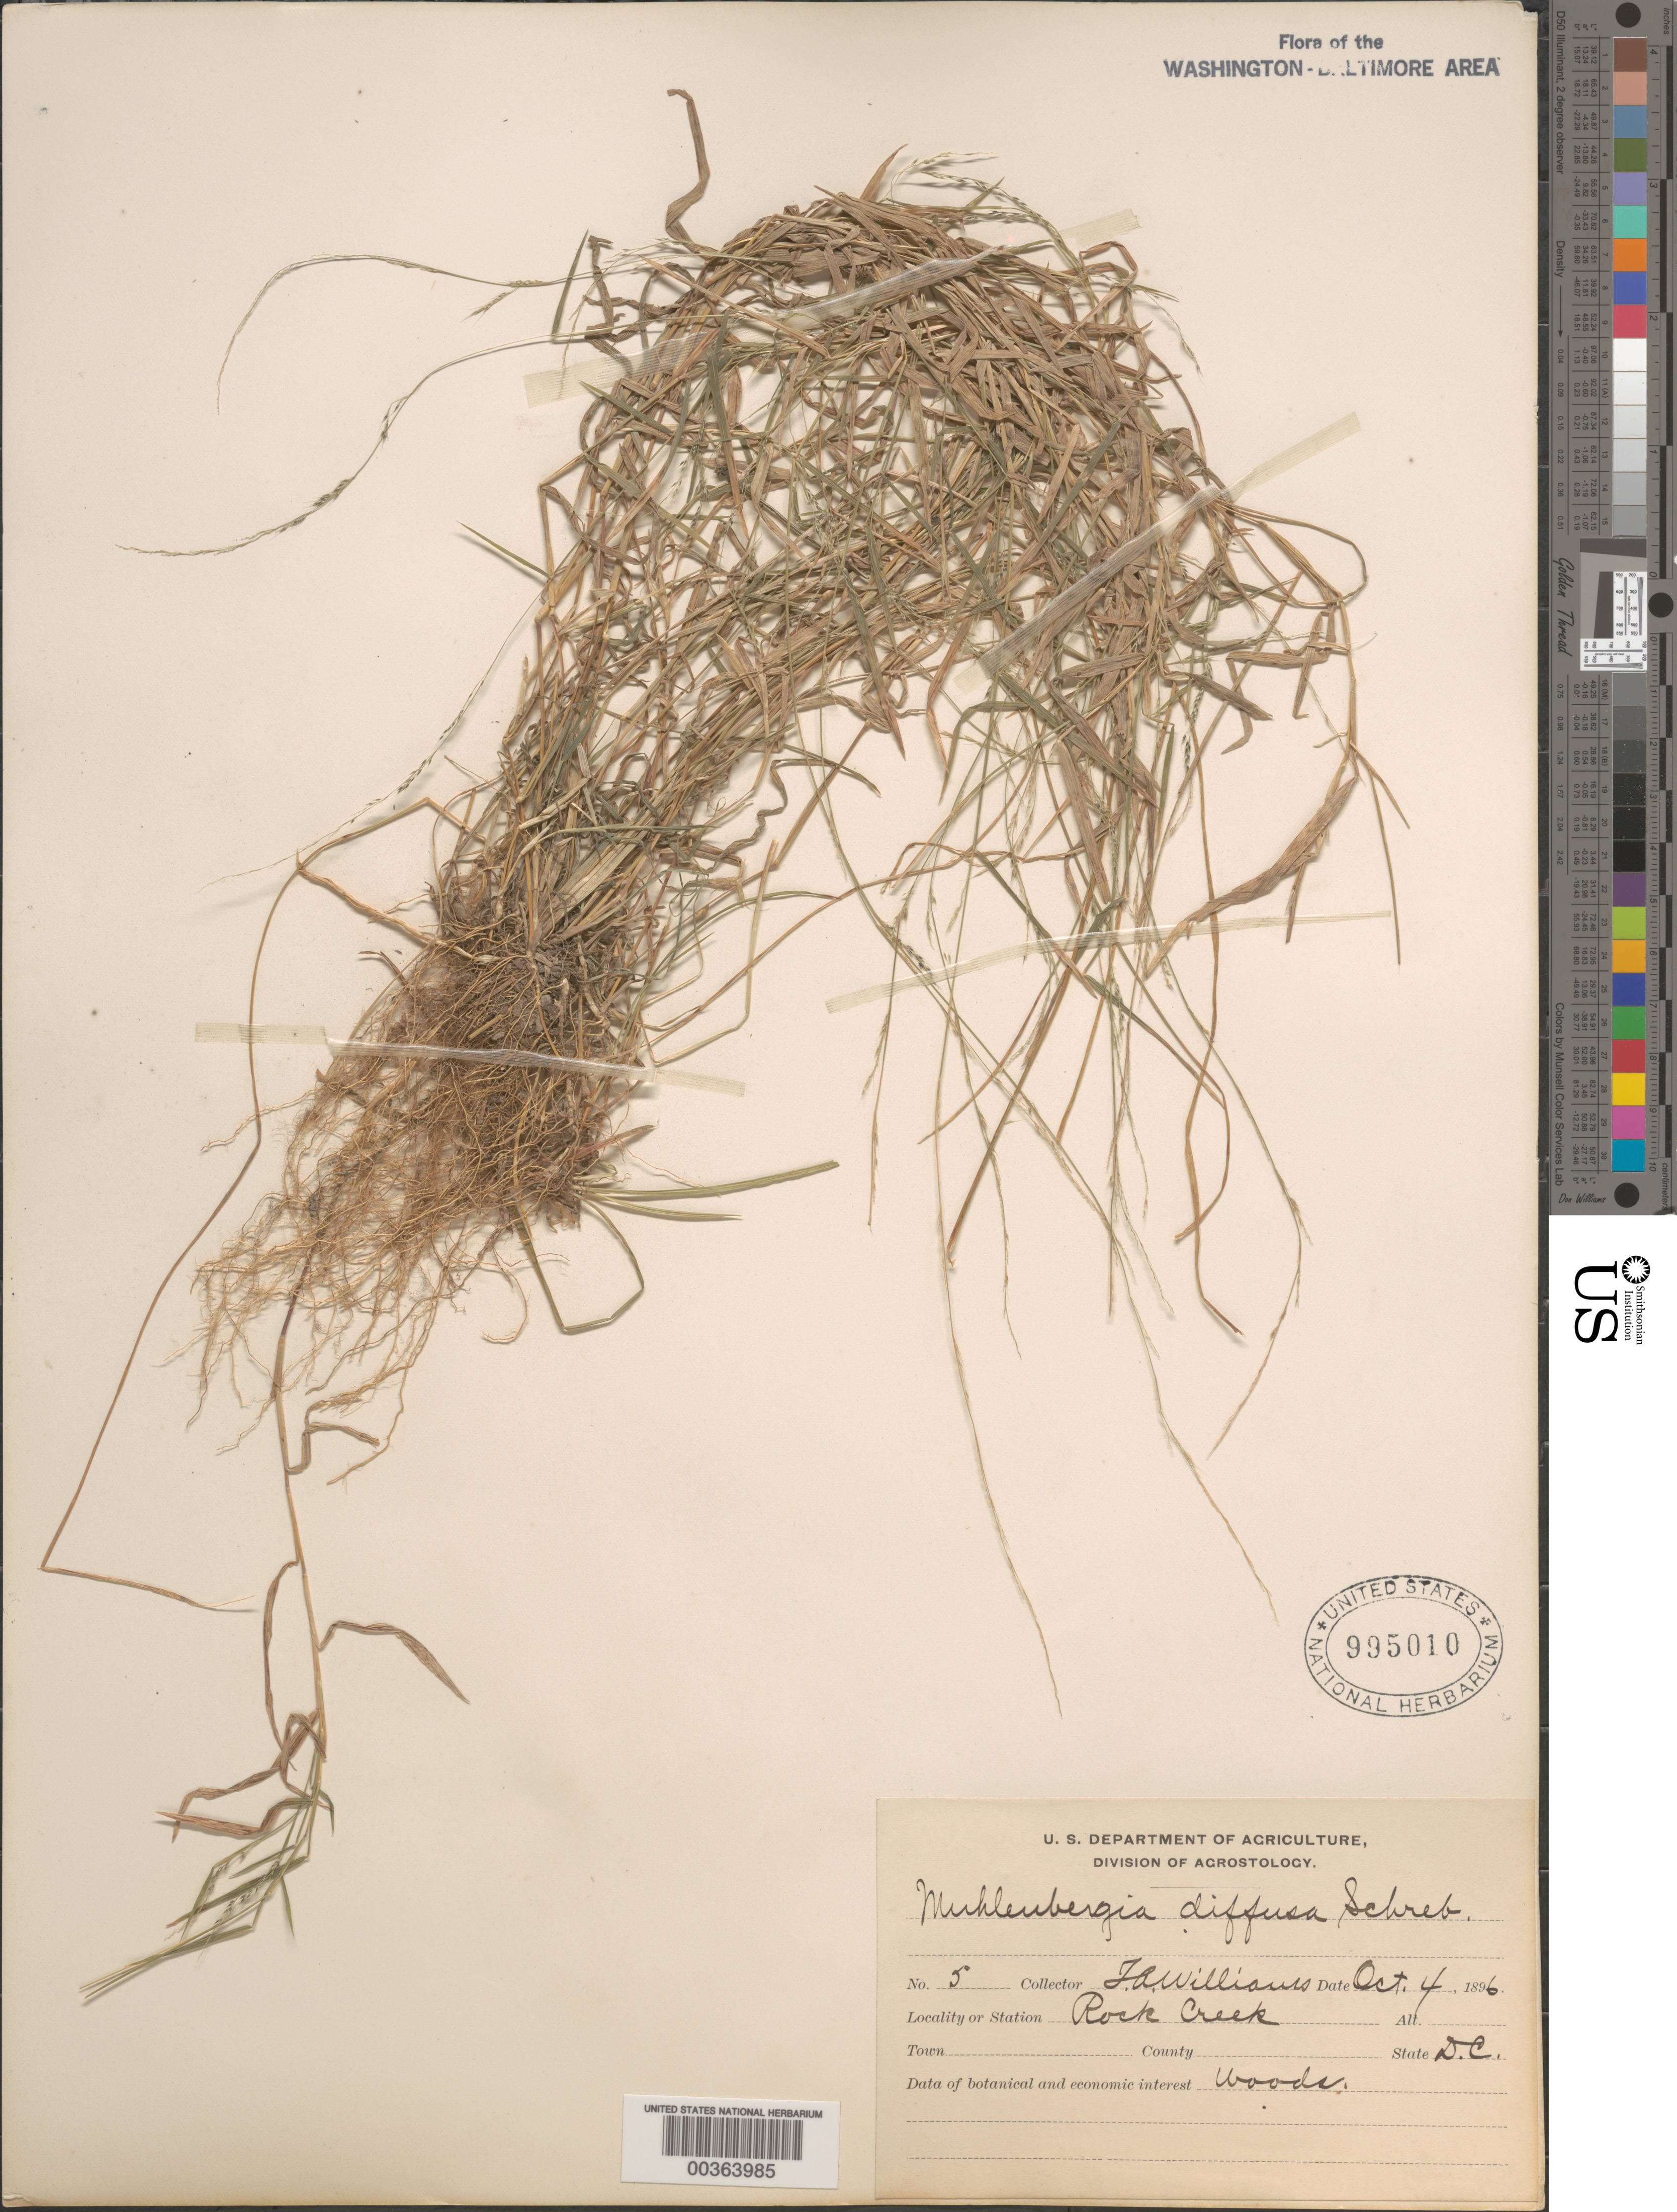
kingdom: Plantae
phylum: Tracheophyta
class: Liliopsida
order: Poales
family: Poaceae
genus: Muhlenbergia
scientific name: Muhlenbergia schreberi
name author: J.F. Gmel.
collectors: T. A. Williams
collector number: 5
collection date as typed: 04 Oct 1896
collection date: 1896-10-04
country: United States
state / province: District of Columbia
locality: Rock Creek Rock Creek Park and Vicinity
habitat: Woods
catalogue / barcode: US 995010